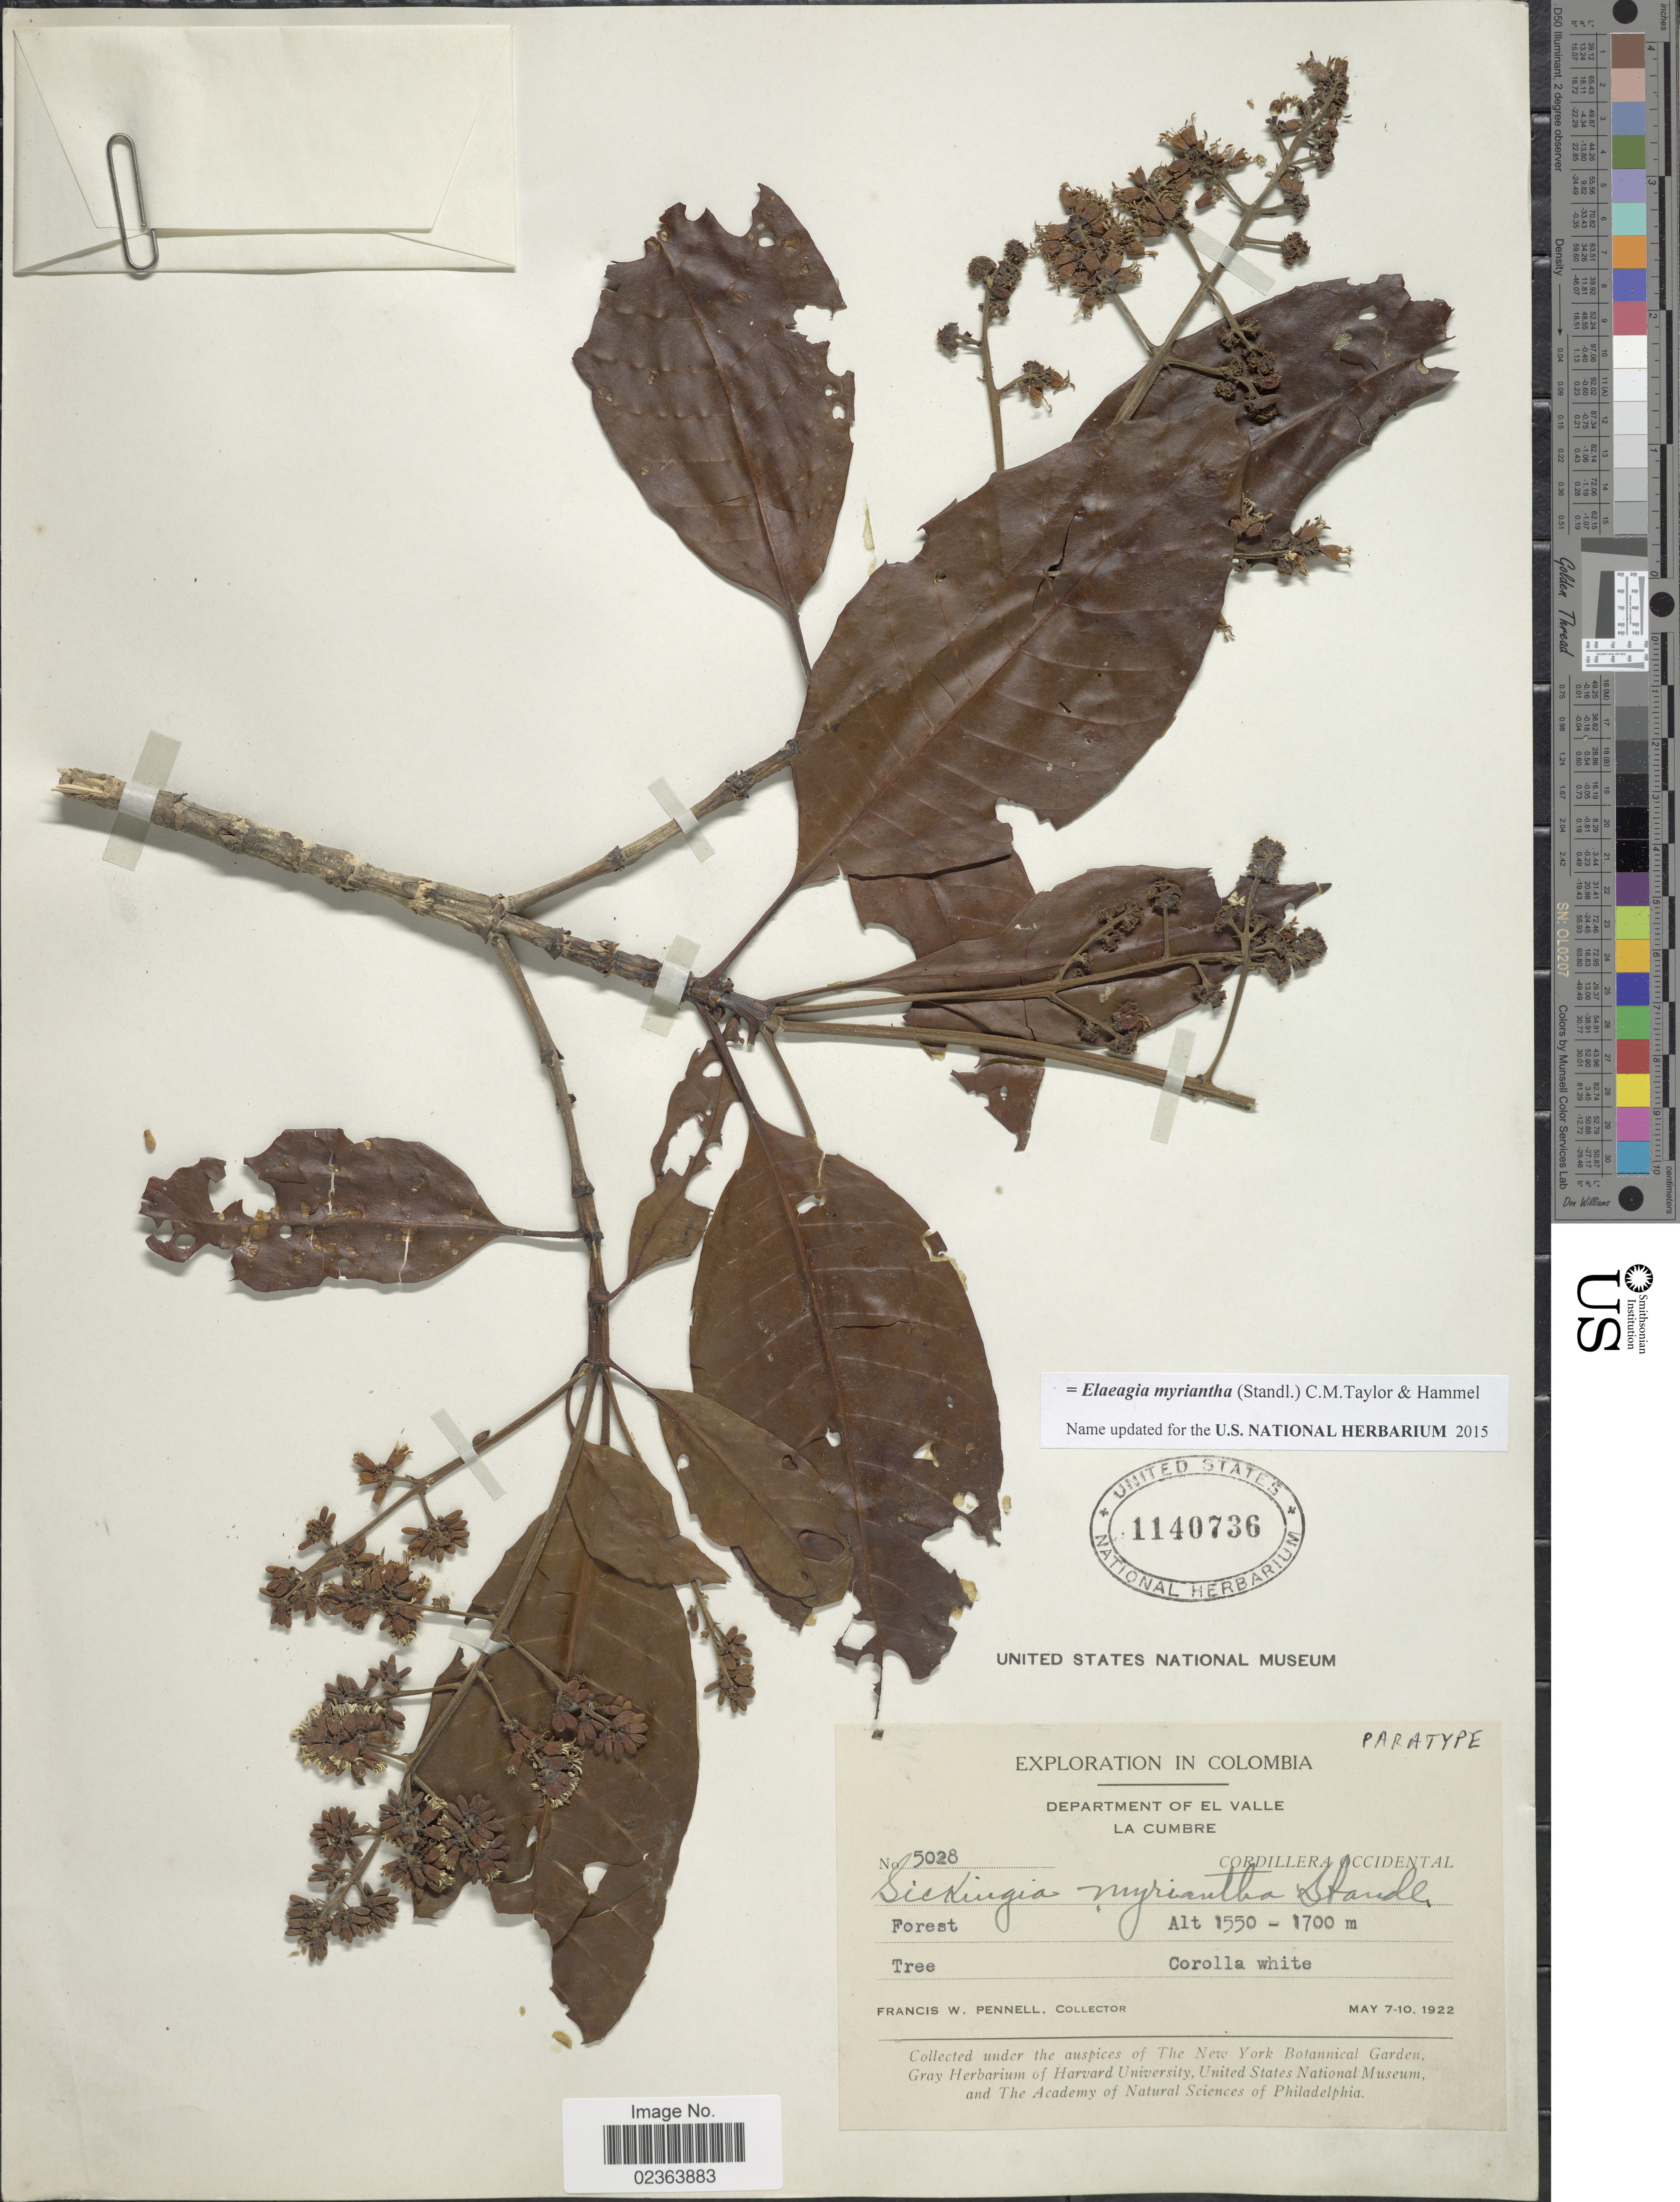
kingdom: Plantae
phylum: Tracheophyta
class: Magnoliopsida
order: Gentianales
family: Rubiaceae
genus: Elaeagia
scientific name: Elaeagia myriantha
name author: (Standl.) C.M. Taylor & Hammel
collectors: F. W. Pennell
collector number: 5028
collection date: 1922-05-07/1922-05-10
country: Colombia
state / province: Valle del Cauca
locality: Department of El Valle, La Cumbre, Cordillera Occidental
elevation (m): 1550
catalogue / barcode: US 1140736